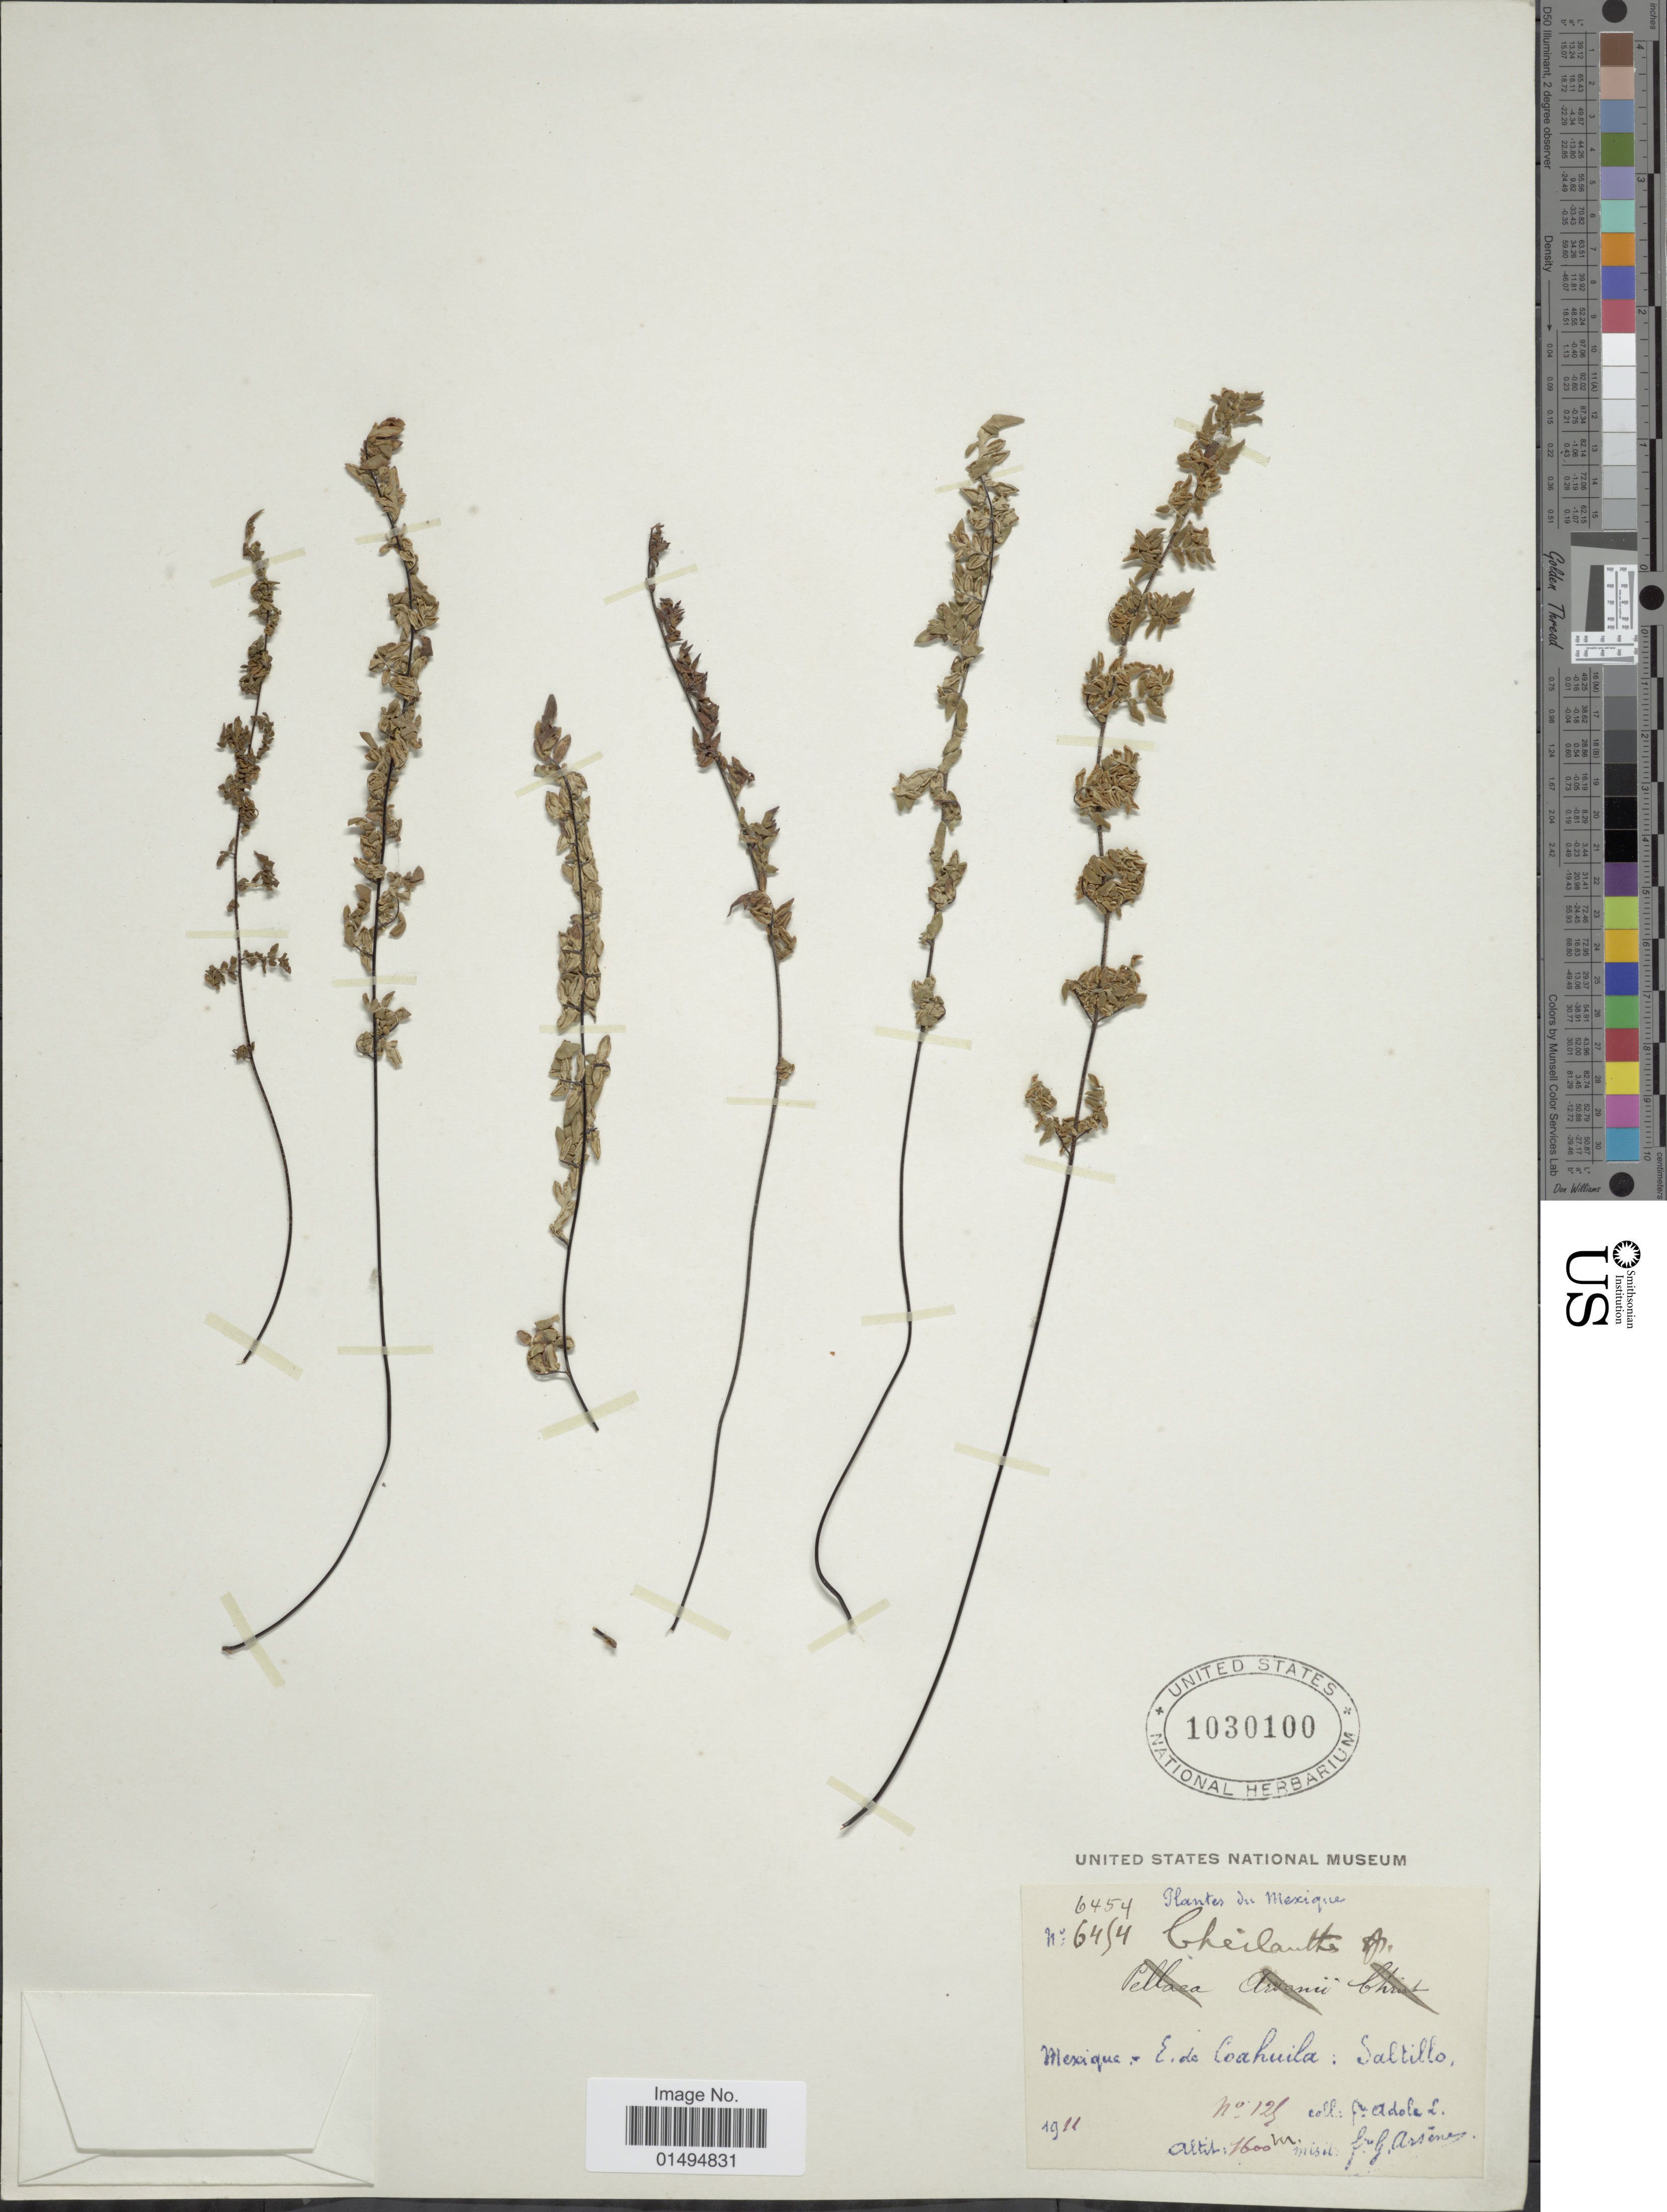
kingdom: Plantae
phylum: Tracheophyta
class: Polypodiopsida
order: Polypodiales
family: Pteridaceae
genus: Myriopteris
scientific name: Myriopteris notholaenoides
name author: (Desv.) Grusz & Windham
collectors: Bro. Adolfo M.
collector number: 6454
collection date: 1911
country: Mexico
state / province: Coahuila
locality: Mexiqui, E. de Coahuila : Saltillo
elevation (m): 1600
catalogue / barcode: US 1030100